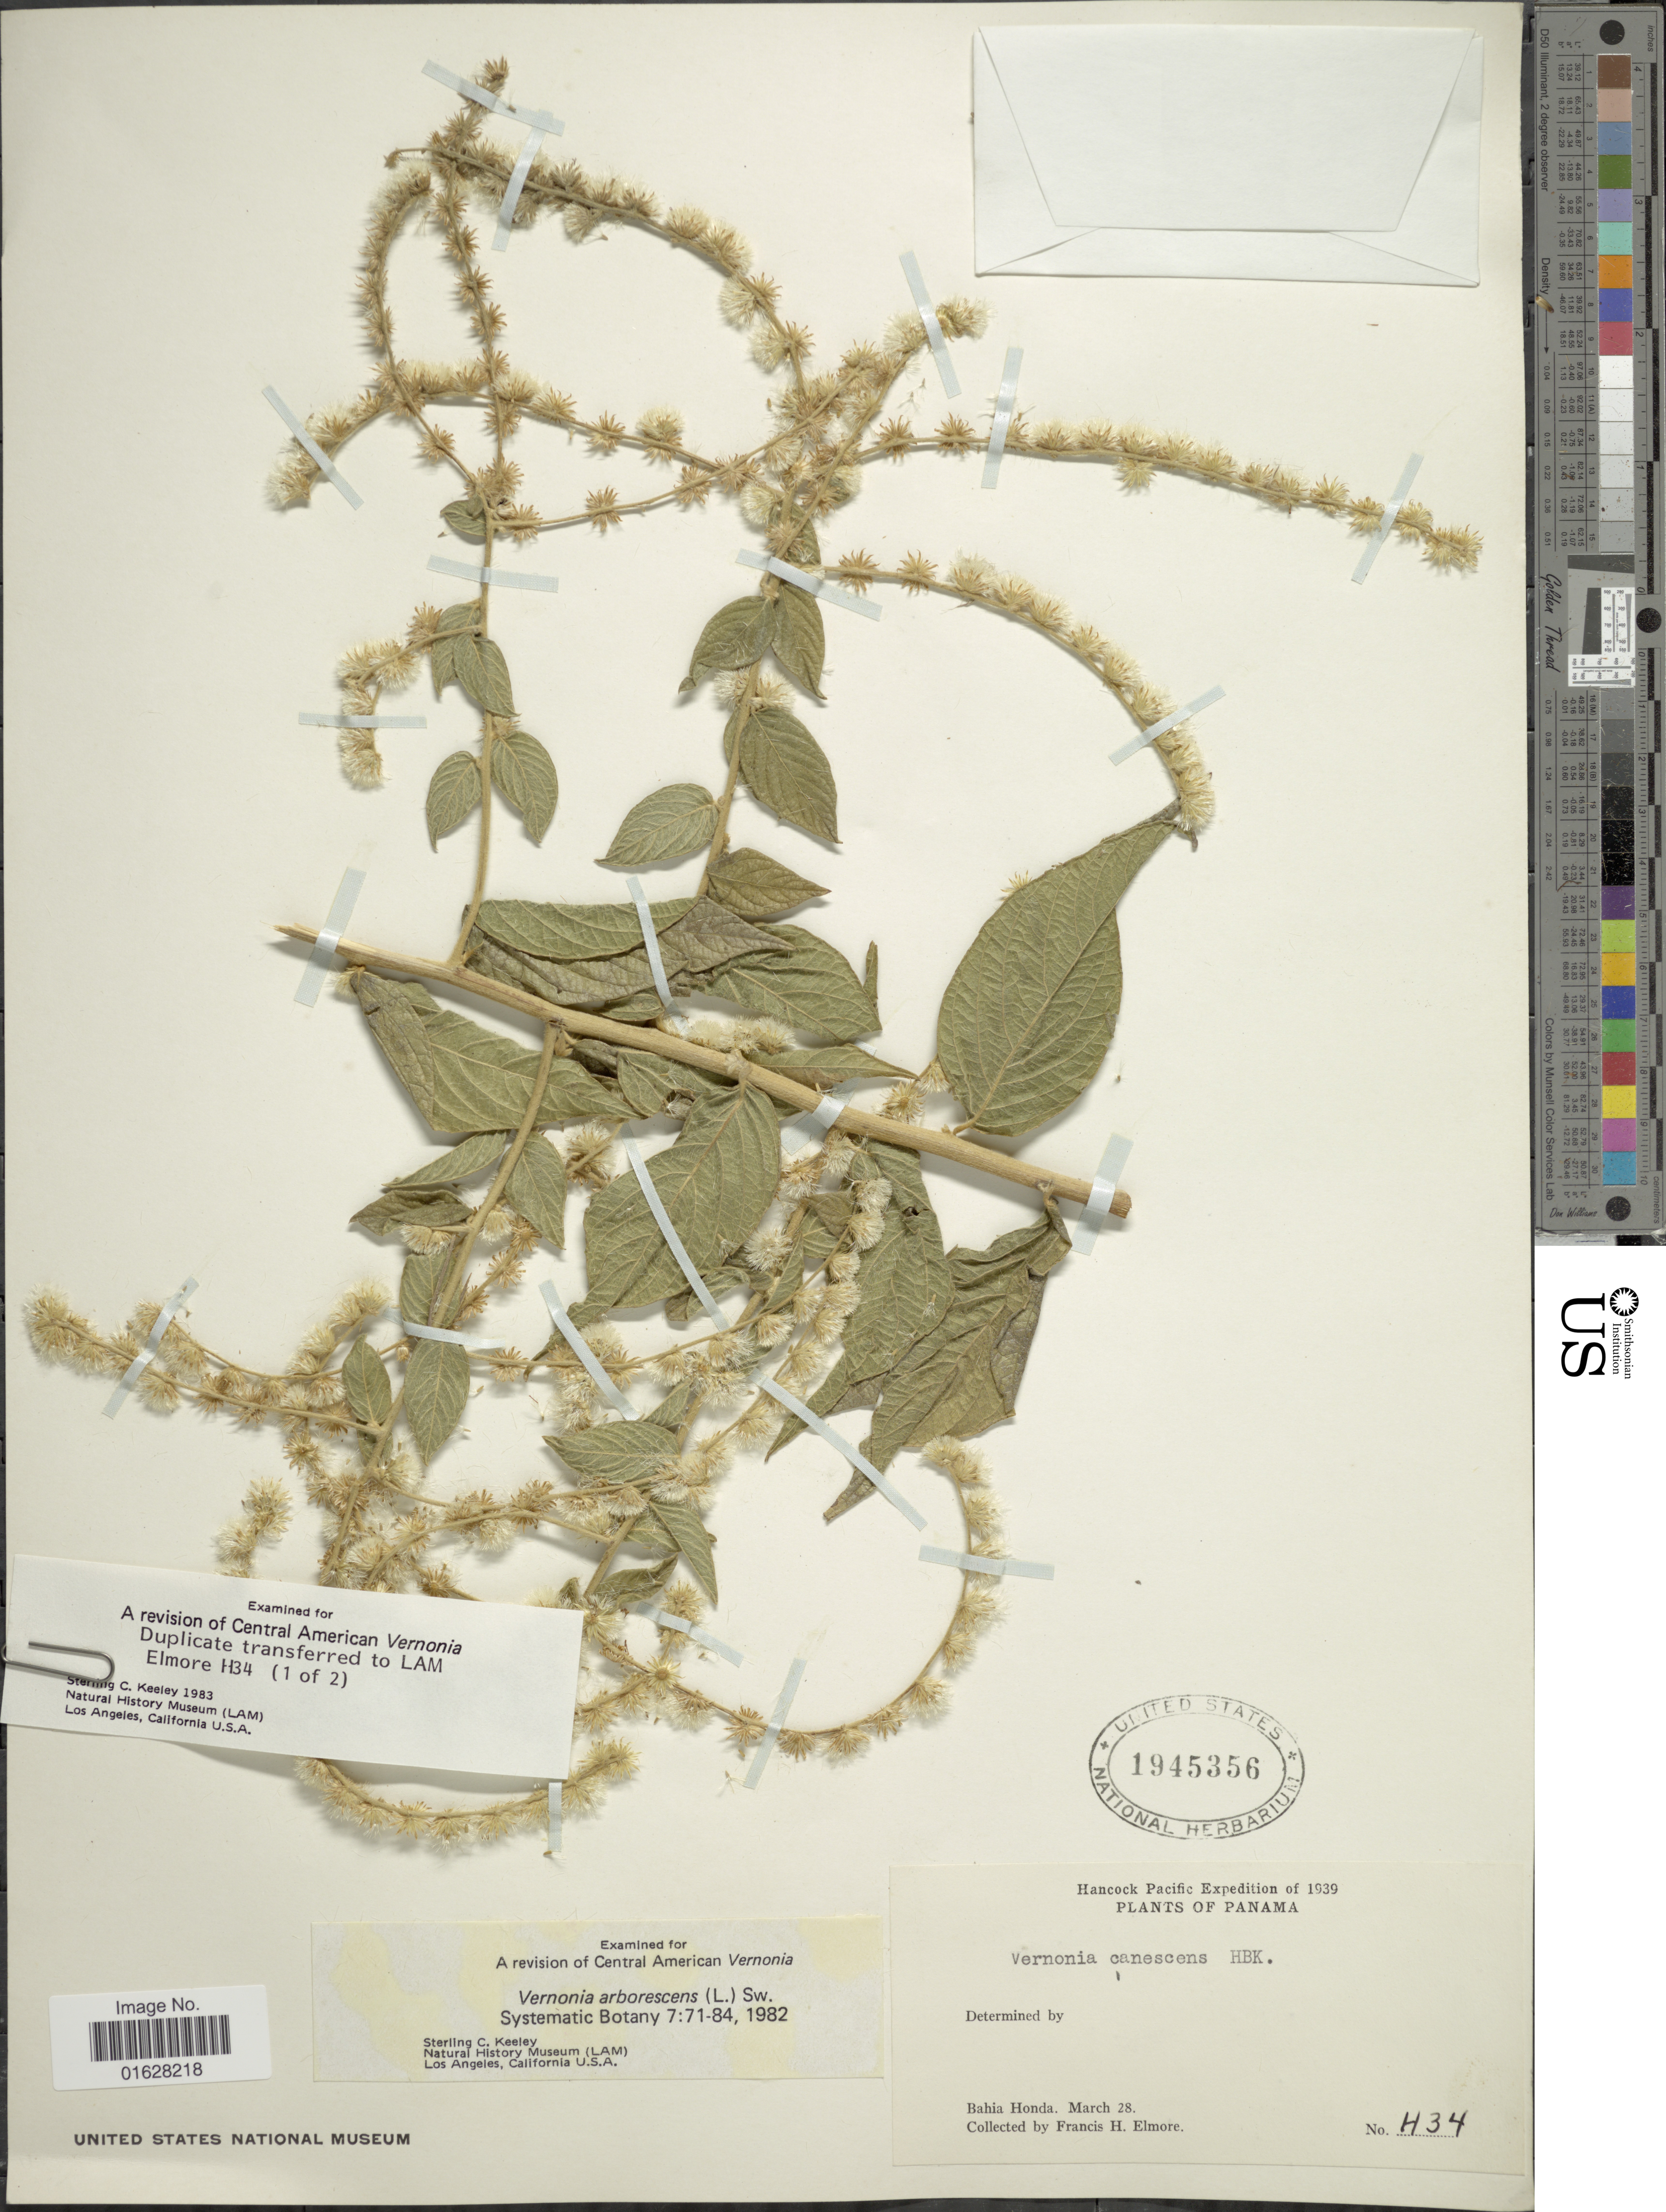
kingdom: Plantae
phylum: Tracheophyta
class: Magnoliopsida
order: Asterales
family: Asteraceae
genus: Lepidaploa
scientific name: Lepidaploa canescens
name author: (Kunth) H. Rob.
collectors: F. H. Elmore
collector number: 434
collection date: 1939-03-28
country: Panama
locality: Bahia Honda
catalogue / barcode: US 1945356